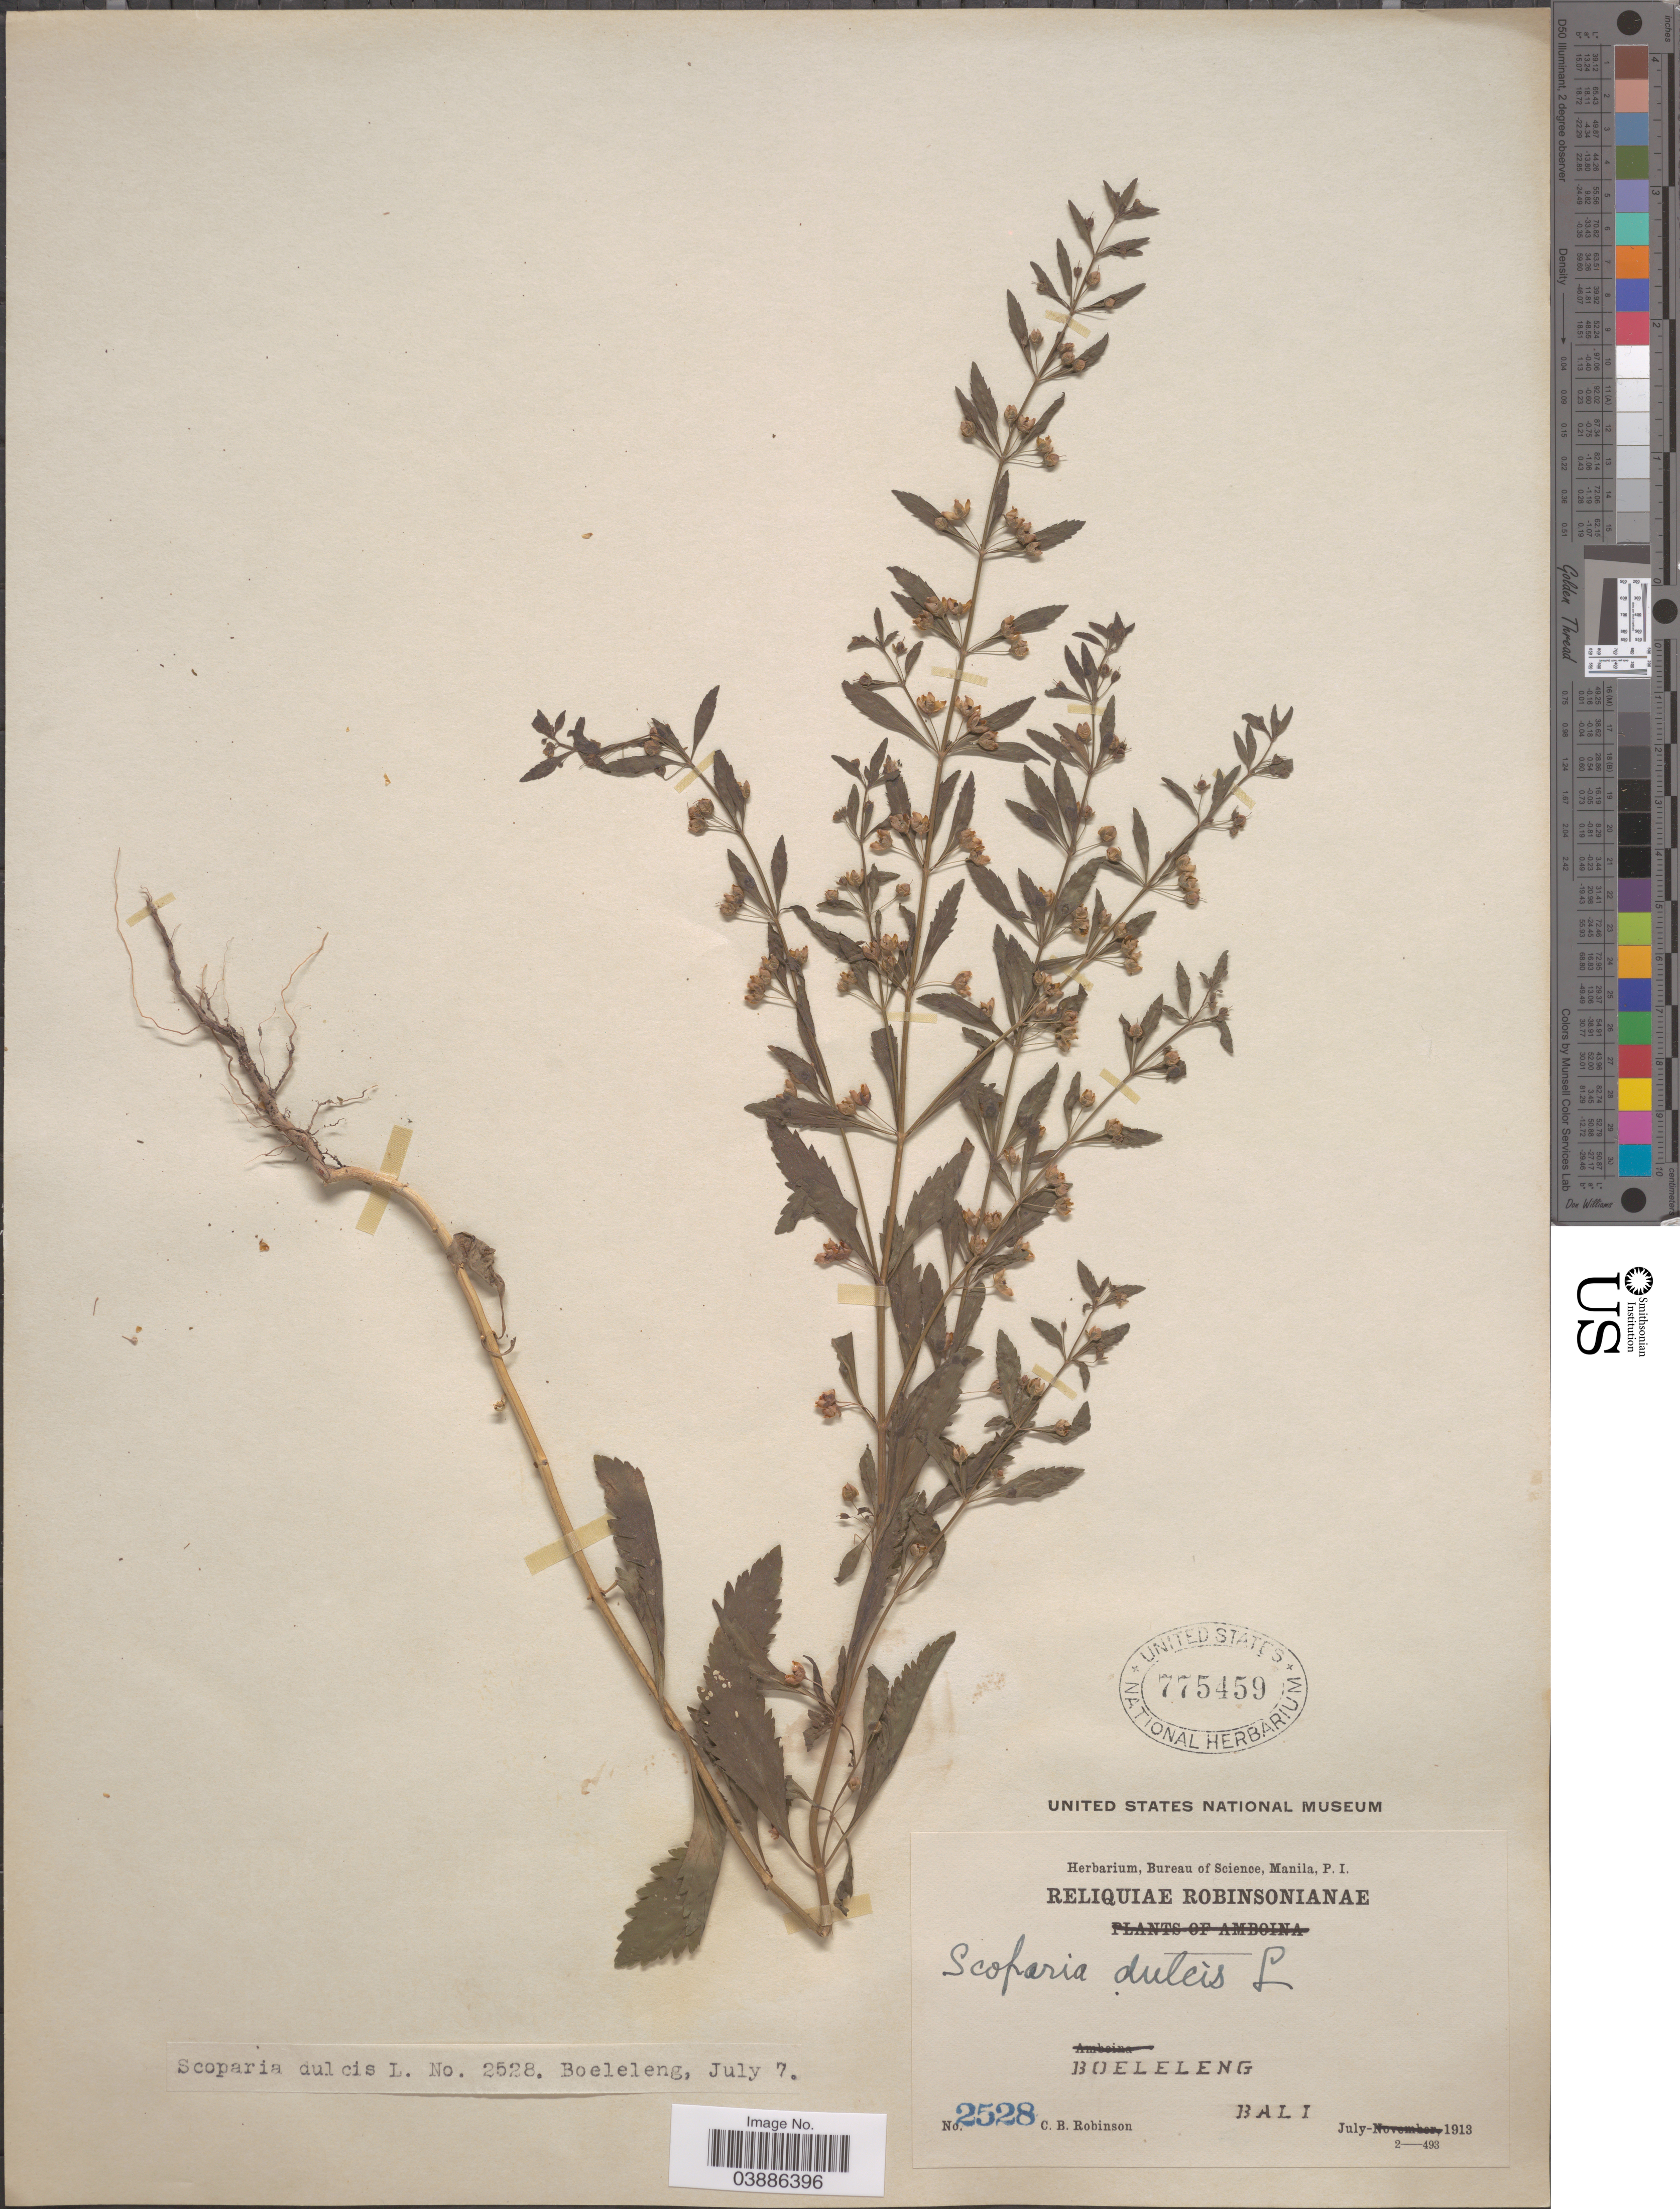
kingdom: Plantae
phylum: Tracheophyta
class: Magnoliopsida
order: Lamiales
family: Plantaginaceae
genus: Scoparia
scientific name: Scoparia dulcis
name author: L.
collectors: C. Robinson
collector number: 2528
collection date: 1913-07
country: Indonesia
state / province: Nusa Tenggara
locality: Boeleleng. Bali.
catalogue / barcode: US 775459